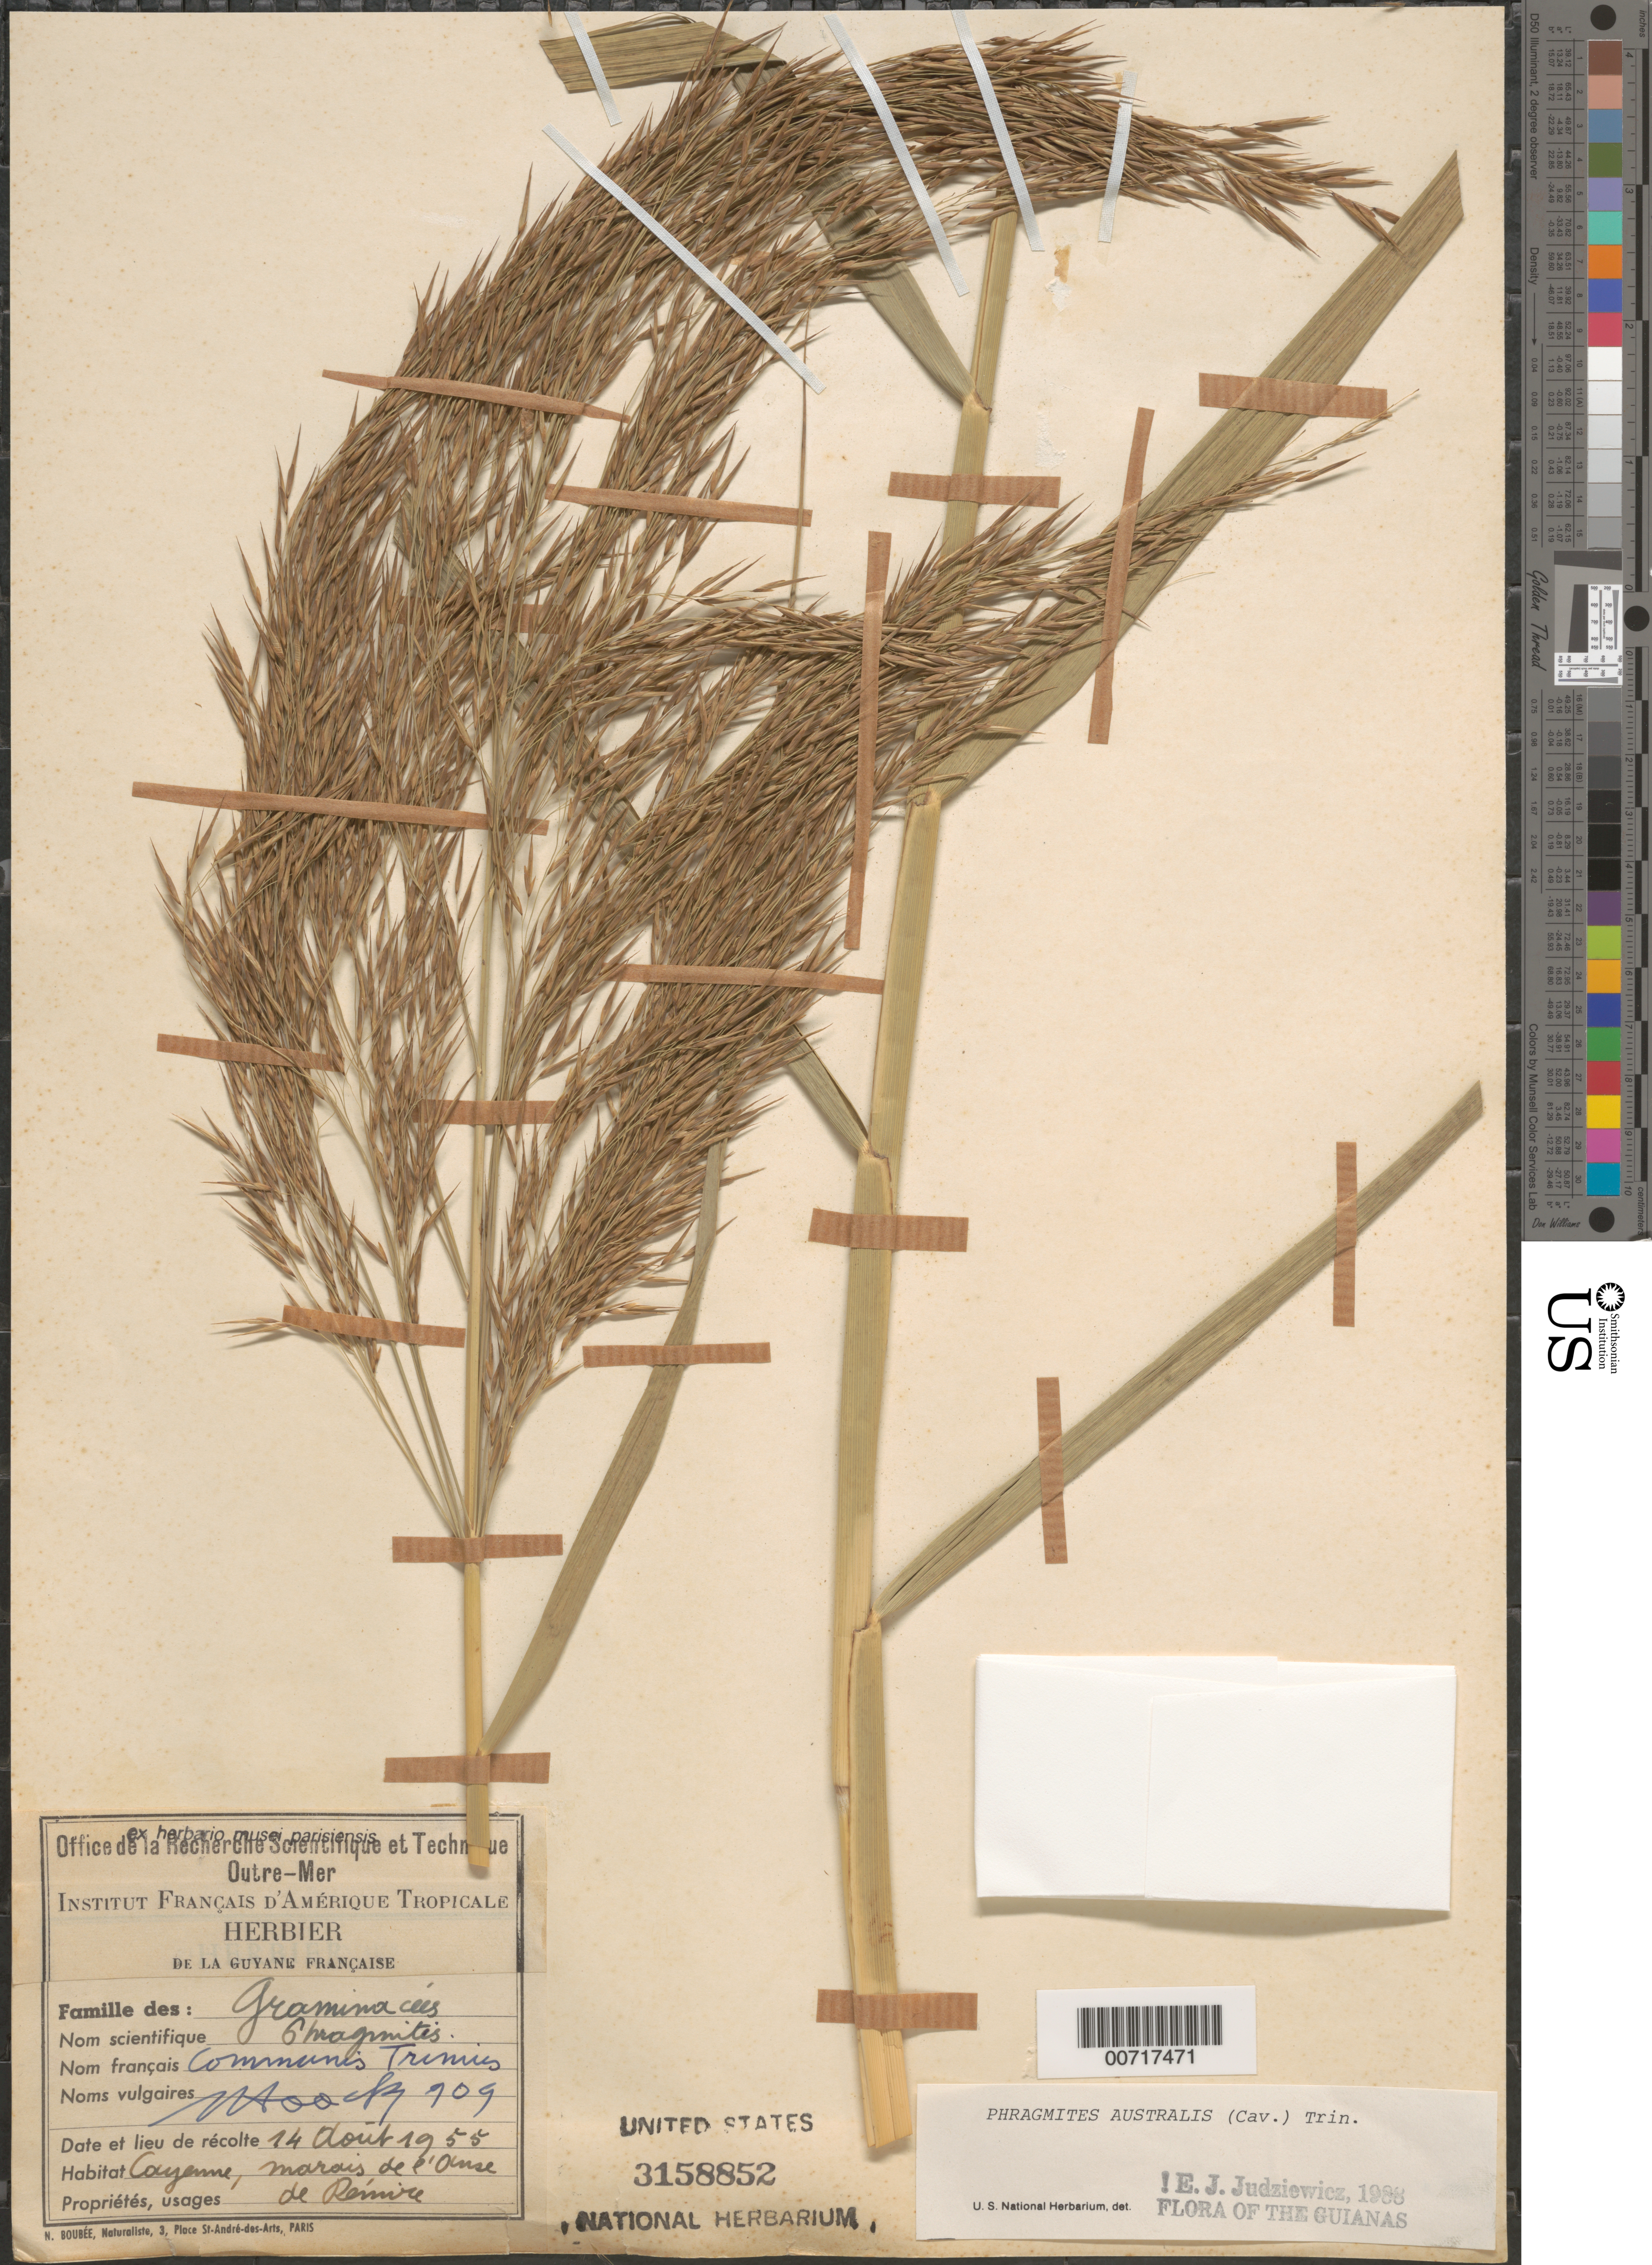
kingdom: Plantae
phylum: Tracheophyta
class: Liliopsida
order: Poales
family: Poaceae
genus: Phragmites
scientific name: Phragmites australis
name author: (Cav.) Trin. ex Steud.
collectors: J. Hoock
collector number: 909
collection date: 1955-08-14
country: French Guiana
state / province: Cayenne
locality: Marais de l'Anse de Reínze. The Guianas.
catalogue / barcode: US 3158852